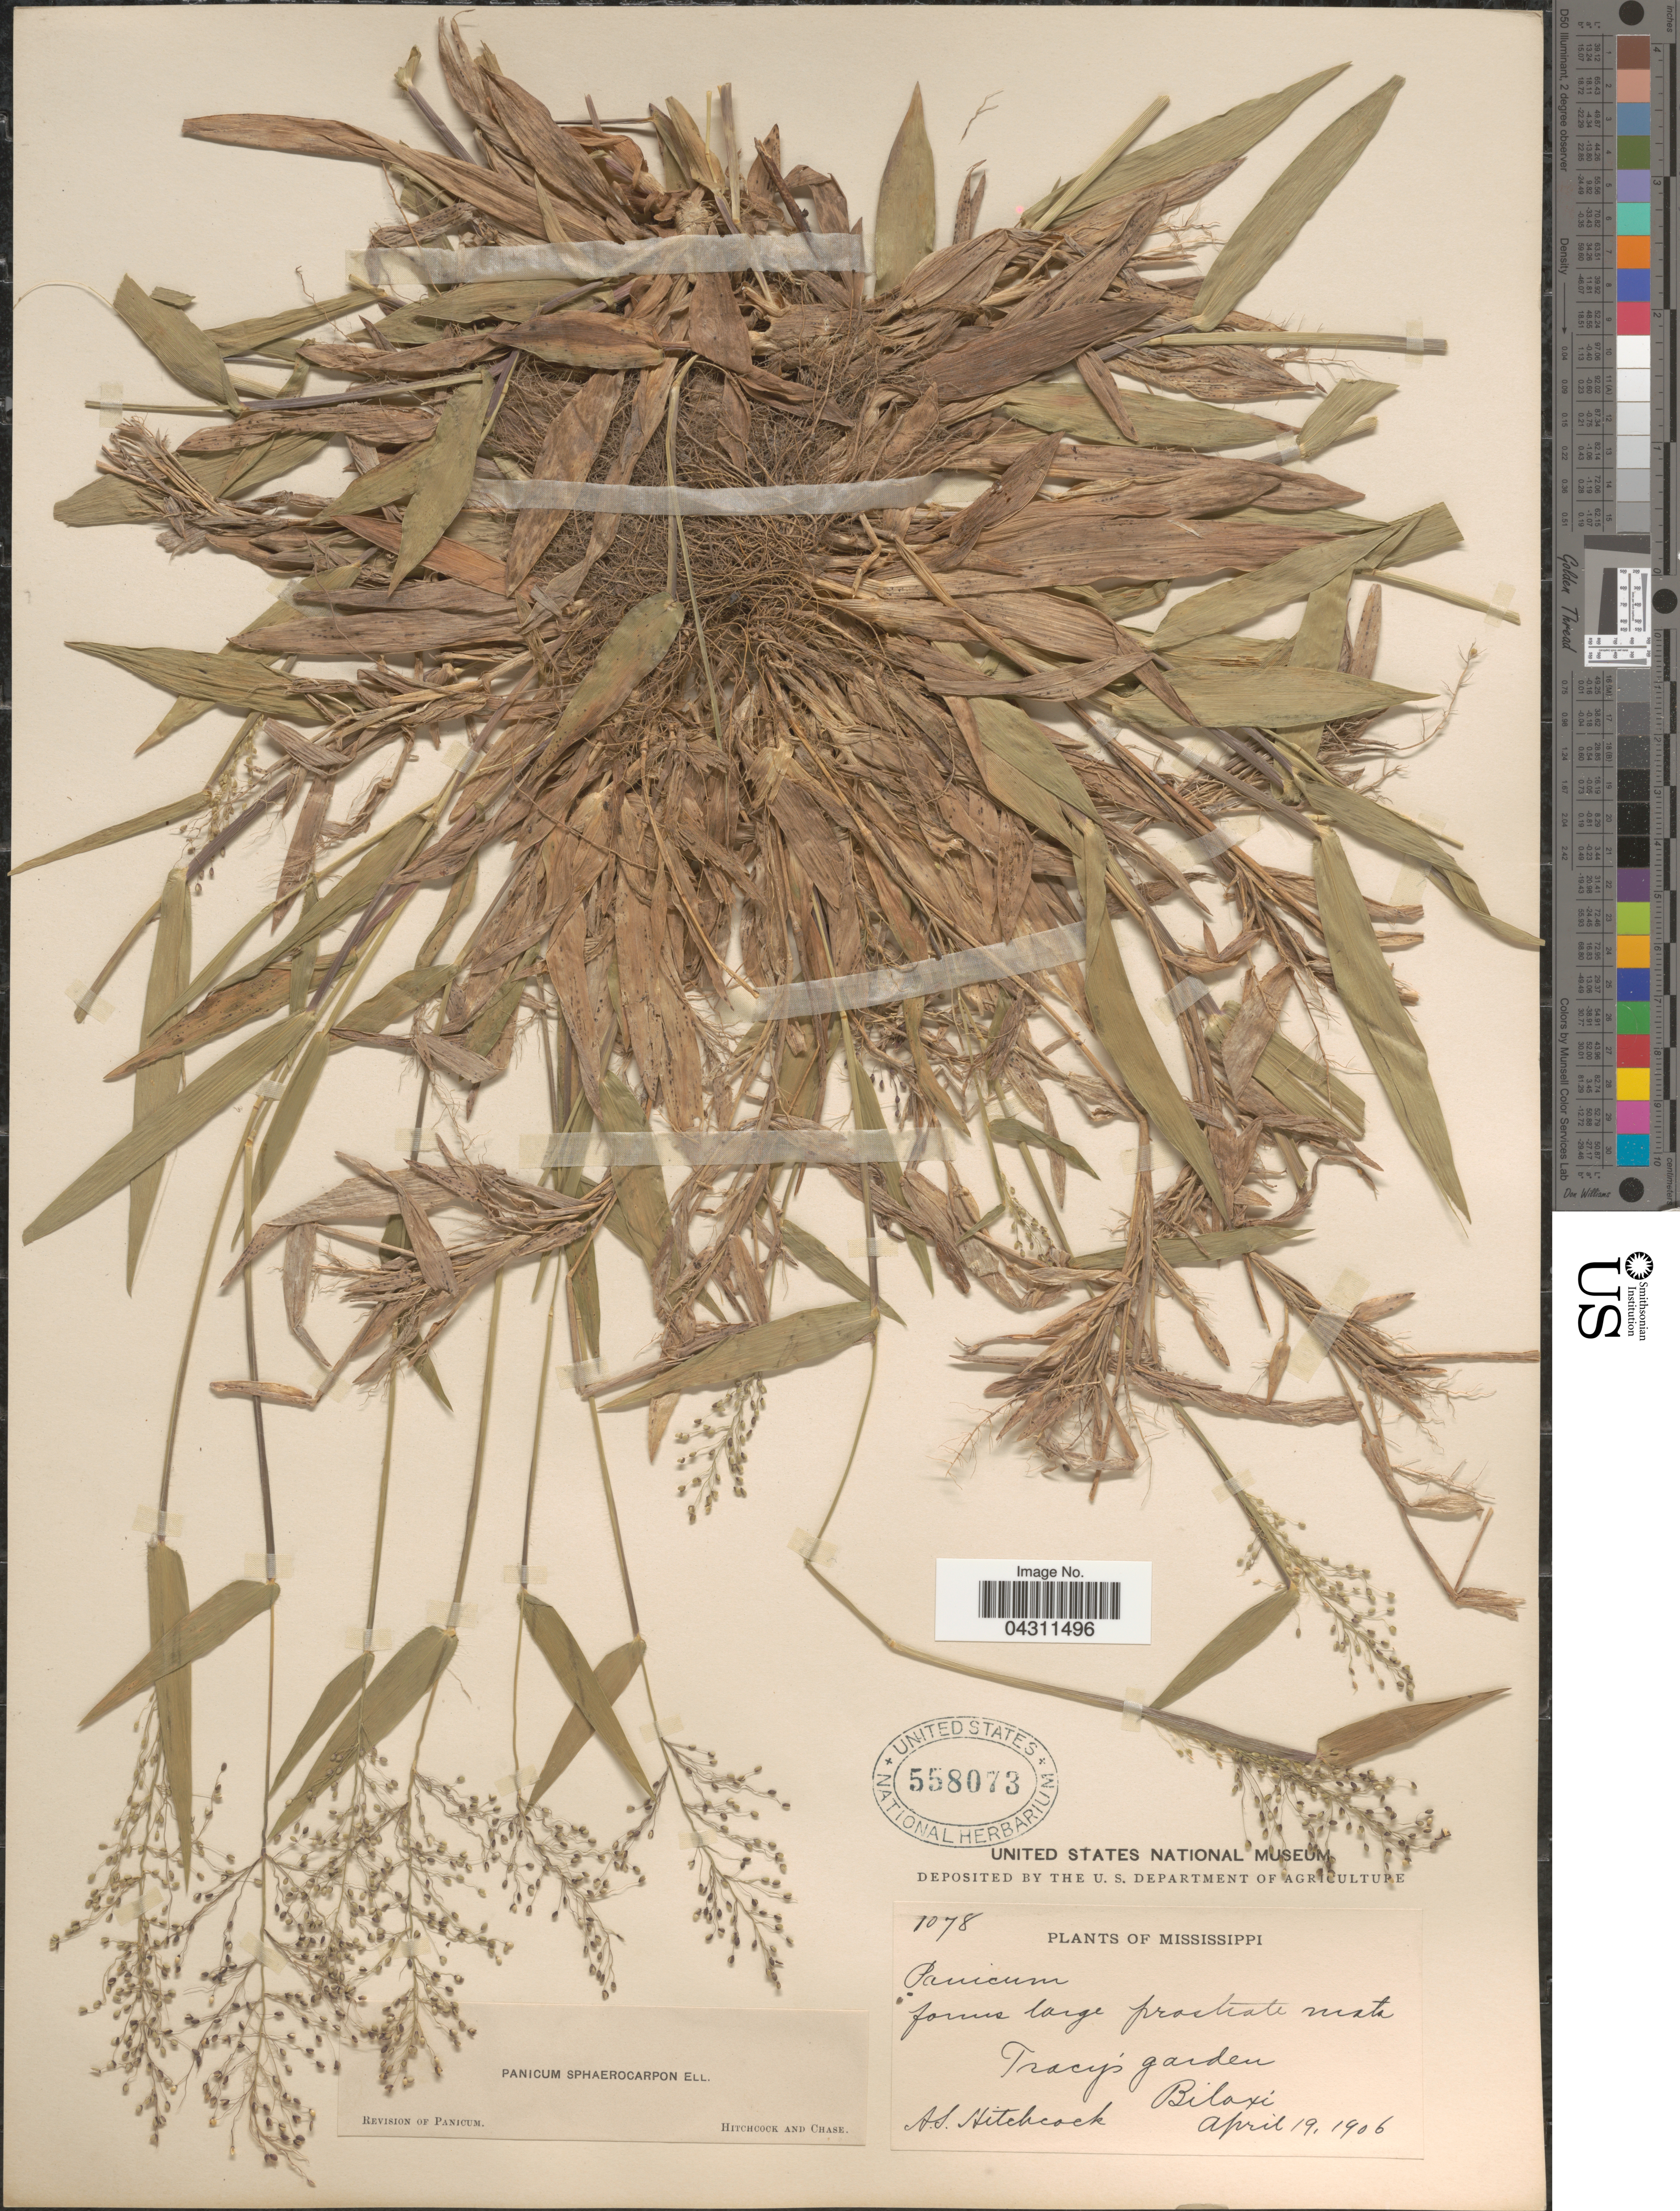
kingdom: Plantae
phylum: Tracheophyta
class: Liliopsida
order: Poales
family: Poaceae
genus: Dichanthelium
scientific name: Dichanthelium sphaerocarpon var. sphaerocarpon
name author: (Elliott) Gould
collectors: A. S. Hitchcock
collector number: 1078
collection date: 1906-04-19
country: United States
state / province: Mississippi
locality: Tracy's Garden. Biloxi.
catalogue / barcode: US 558073